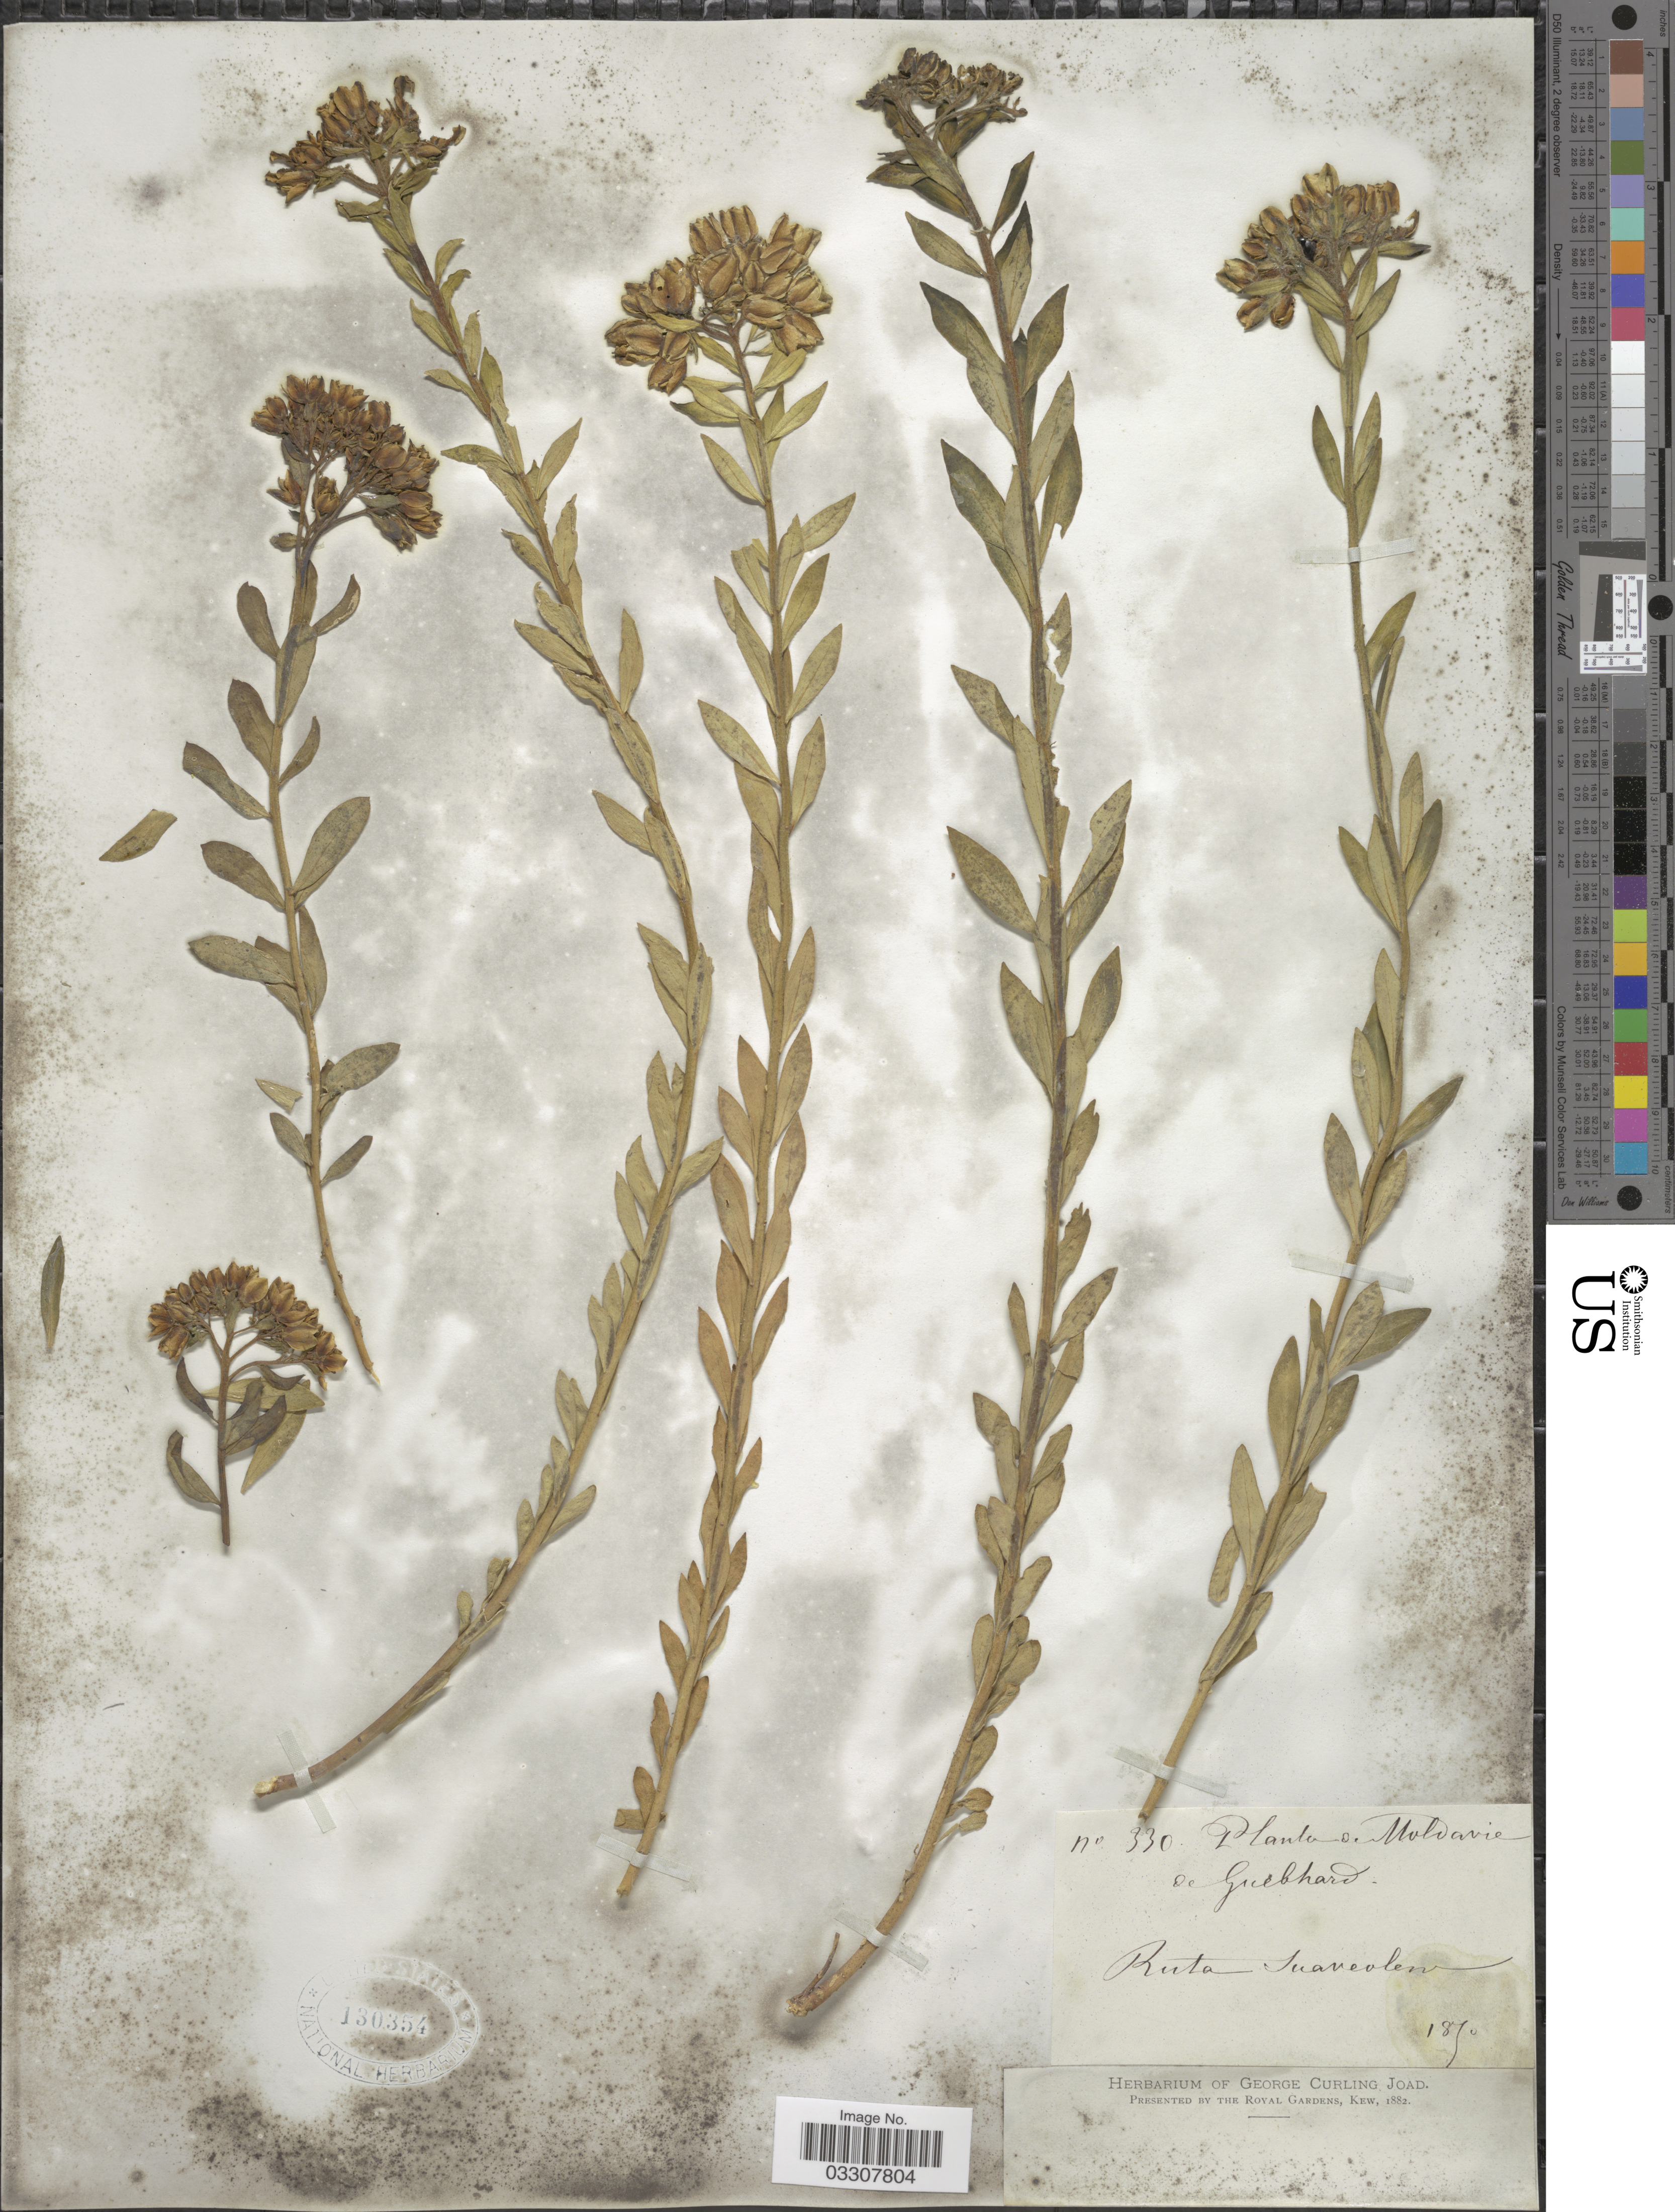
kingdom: Plantae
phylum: Tracheophyta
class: Magnoliopsida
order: Sapindales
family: Rutaceae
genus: Haplophyllum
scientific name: Haplophyllum suaveolens var. suaveolens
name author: (DC.) G. Don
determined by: Strong, Mark T., (BOT), Smithsonian Institution - National Museum of Natural History (UNITED STATES)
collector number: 330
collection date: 1850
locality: Moldavie de Guebhard.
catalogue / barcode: US 130354